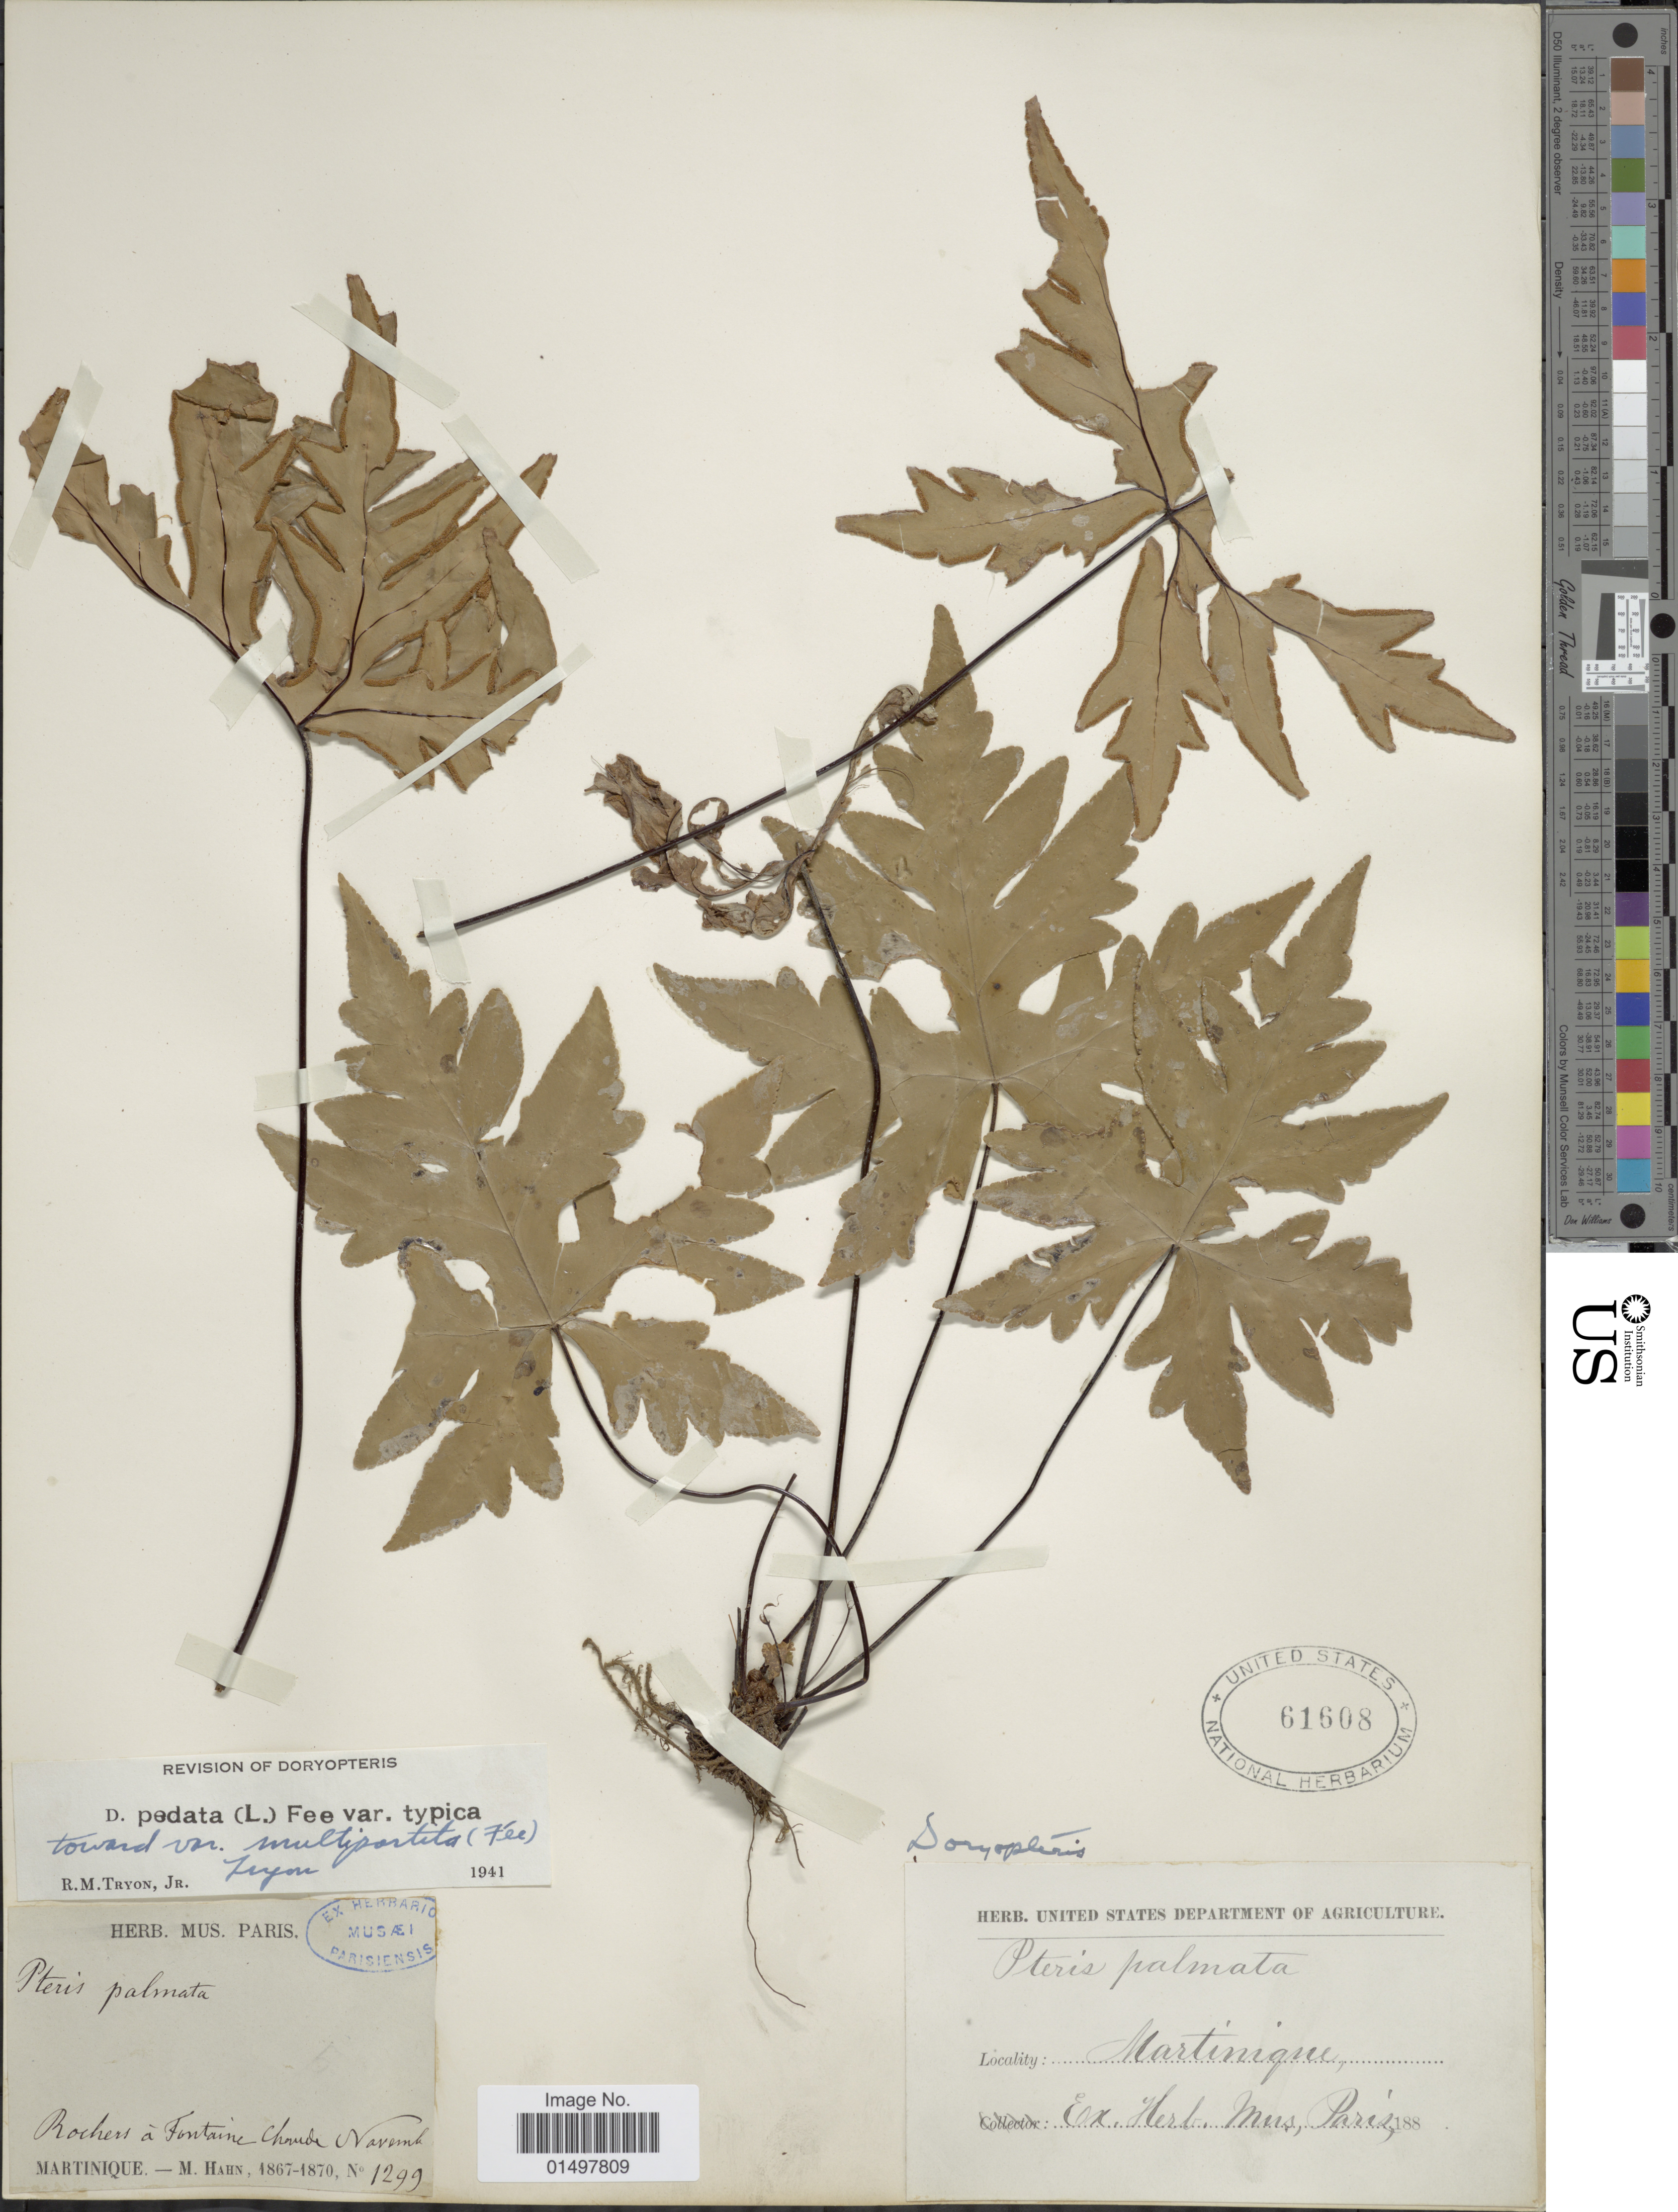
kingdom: Plantae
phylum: Tracheophyta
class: Polypodiopsida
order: Polypodiales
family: Pteridaceae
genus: Doryopteris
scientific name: Doryopteris pedata var. typica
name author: (L.) Fée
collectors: M. Hahn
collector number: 1299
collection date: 1867/1870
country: Martinique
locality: Rochers a Fontane chruba Naventa.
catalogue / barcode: US 61608